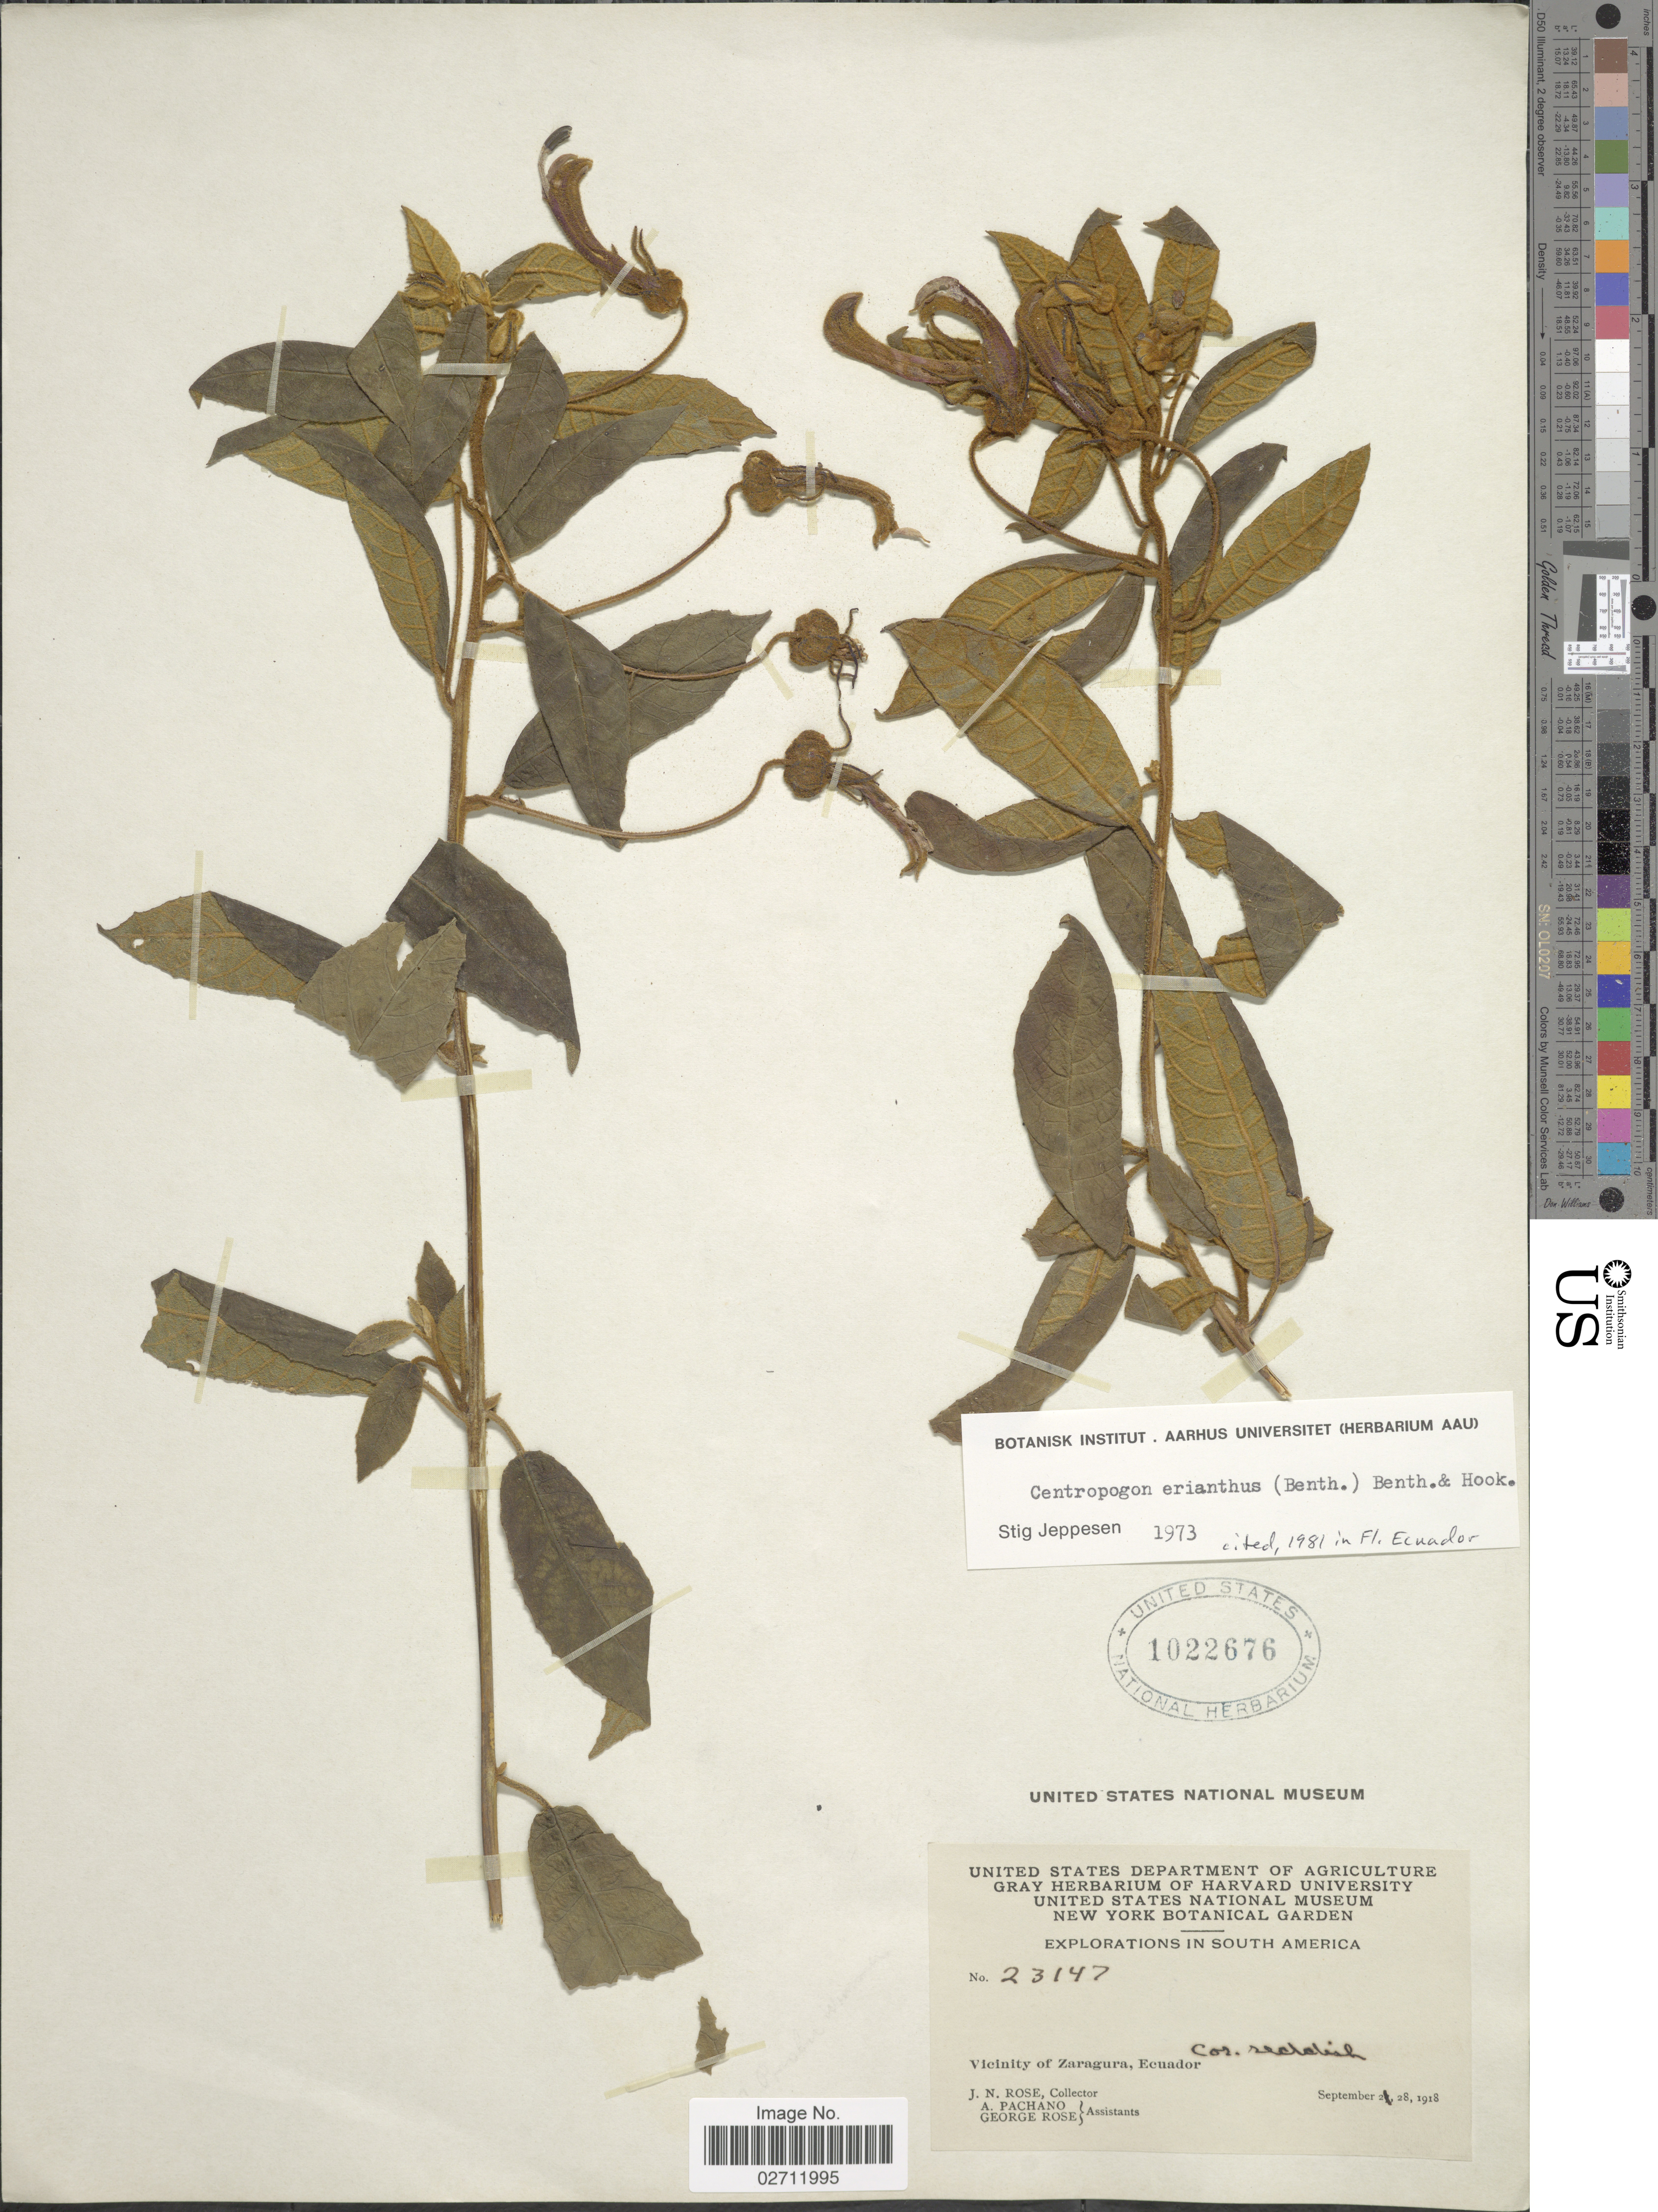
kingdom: Plantae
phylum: Tracheophyta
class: Magnoliopsida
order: Asterales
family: Campanulaceae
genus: Centropogon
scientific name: Centropogon erianthus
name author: (Benth.) Benth. & Hook. f. ex Drake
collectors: J. N. Rose, A. Pachano & G. Rose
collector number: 23147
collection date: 1918-09-28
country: Ecuador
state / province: Loja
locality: Vicinity of Zaragura.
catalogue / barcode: US 1022676